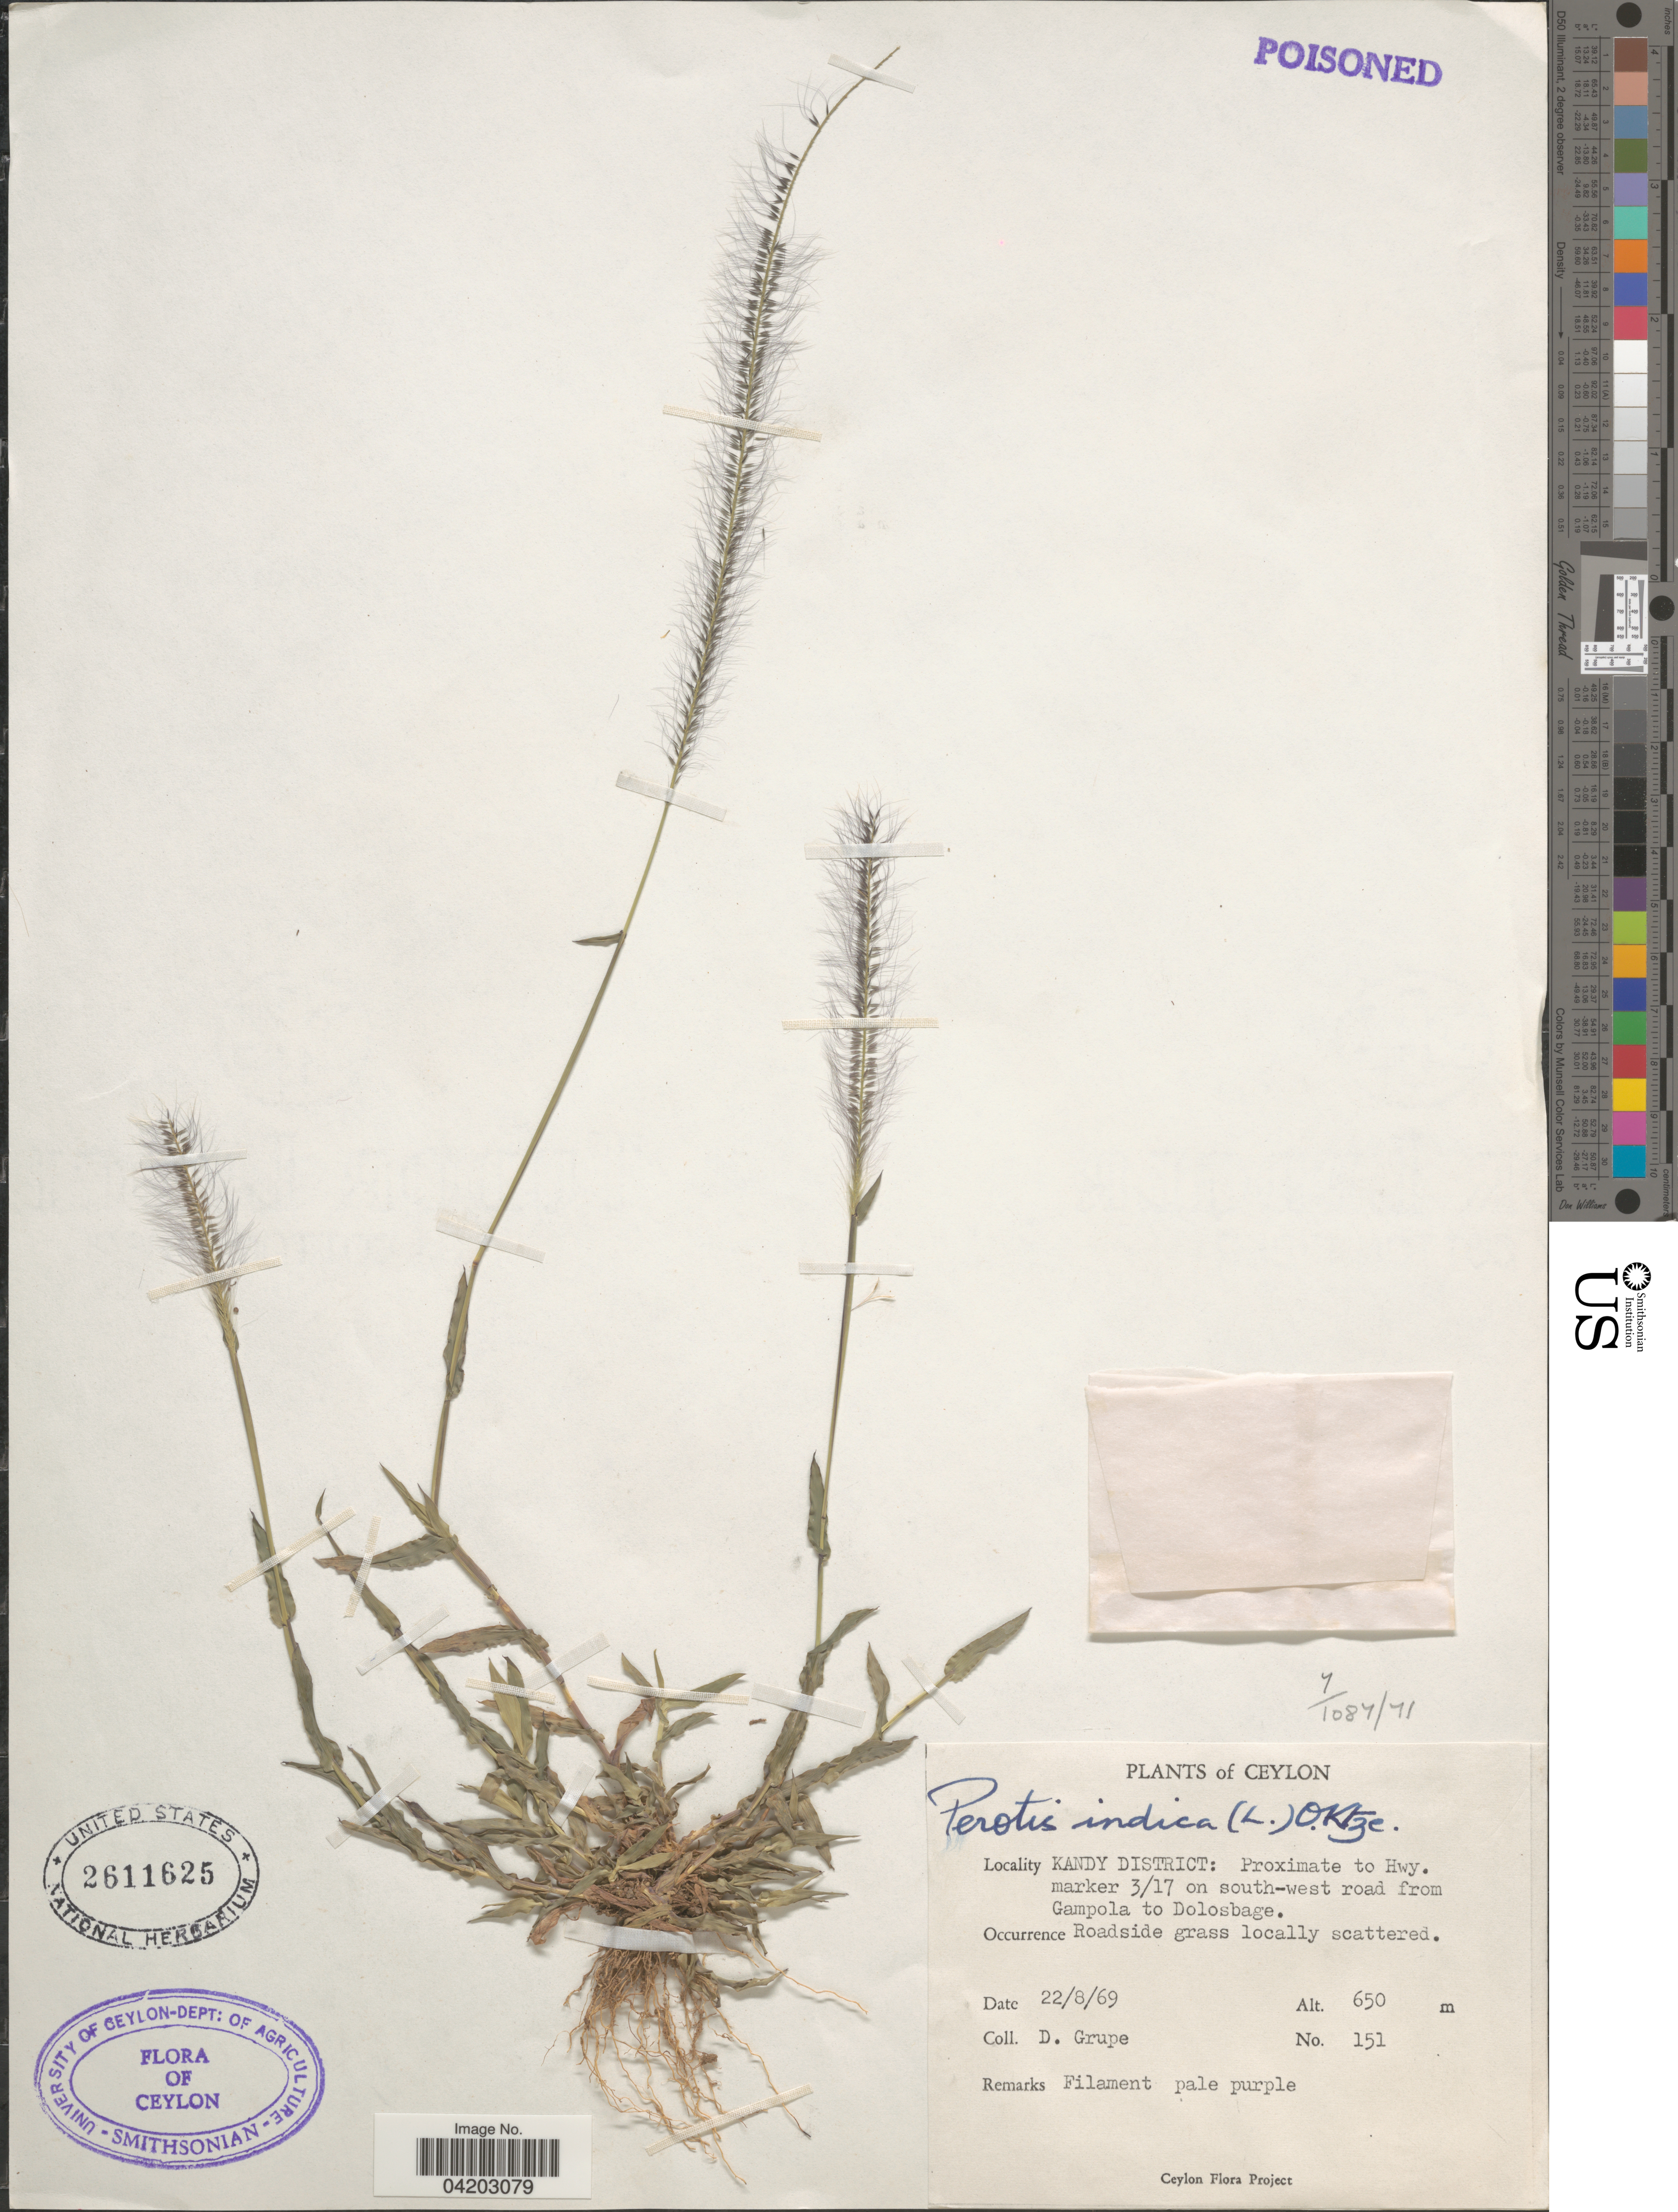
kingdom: Plantae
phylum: Tracheophyta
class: Liliopsida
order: Poales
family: Poaceae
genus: Perotis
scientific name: Perotis indica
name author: (L.) Kuntze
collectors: D. Grupe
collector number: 151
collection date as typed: Transcribed d/m/y: 22/8/69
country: Sri Lanka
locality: Ceylon. Kandy District: Proximate to Hwy. marker 3/17 on south-west road from Gampola to Dolosbage. Roadside grass locally scattered.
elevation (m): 650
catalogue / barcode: US 2611625